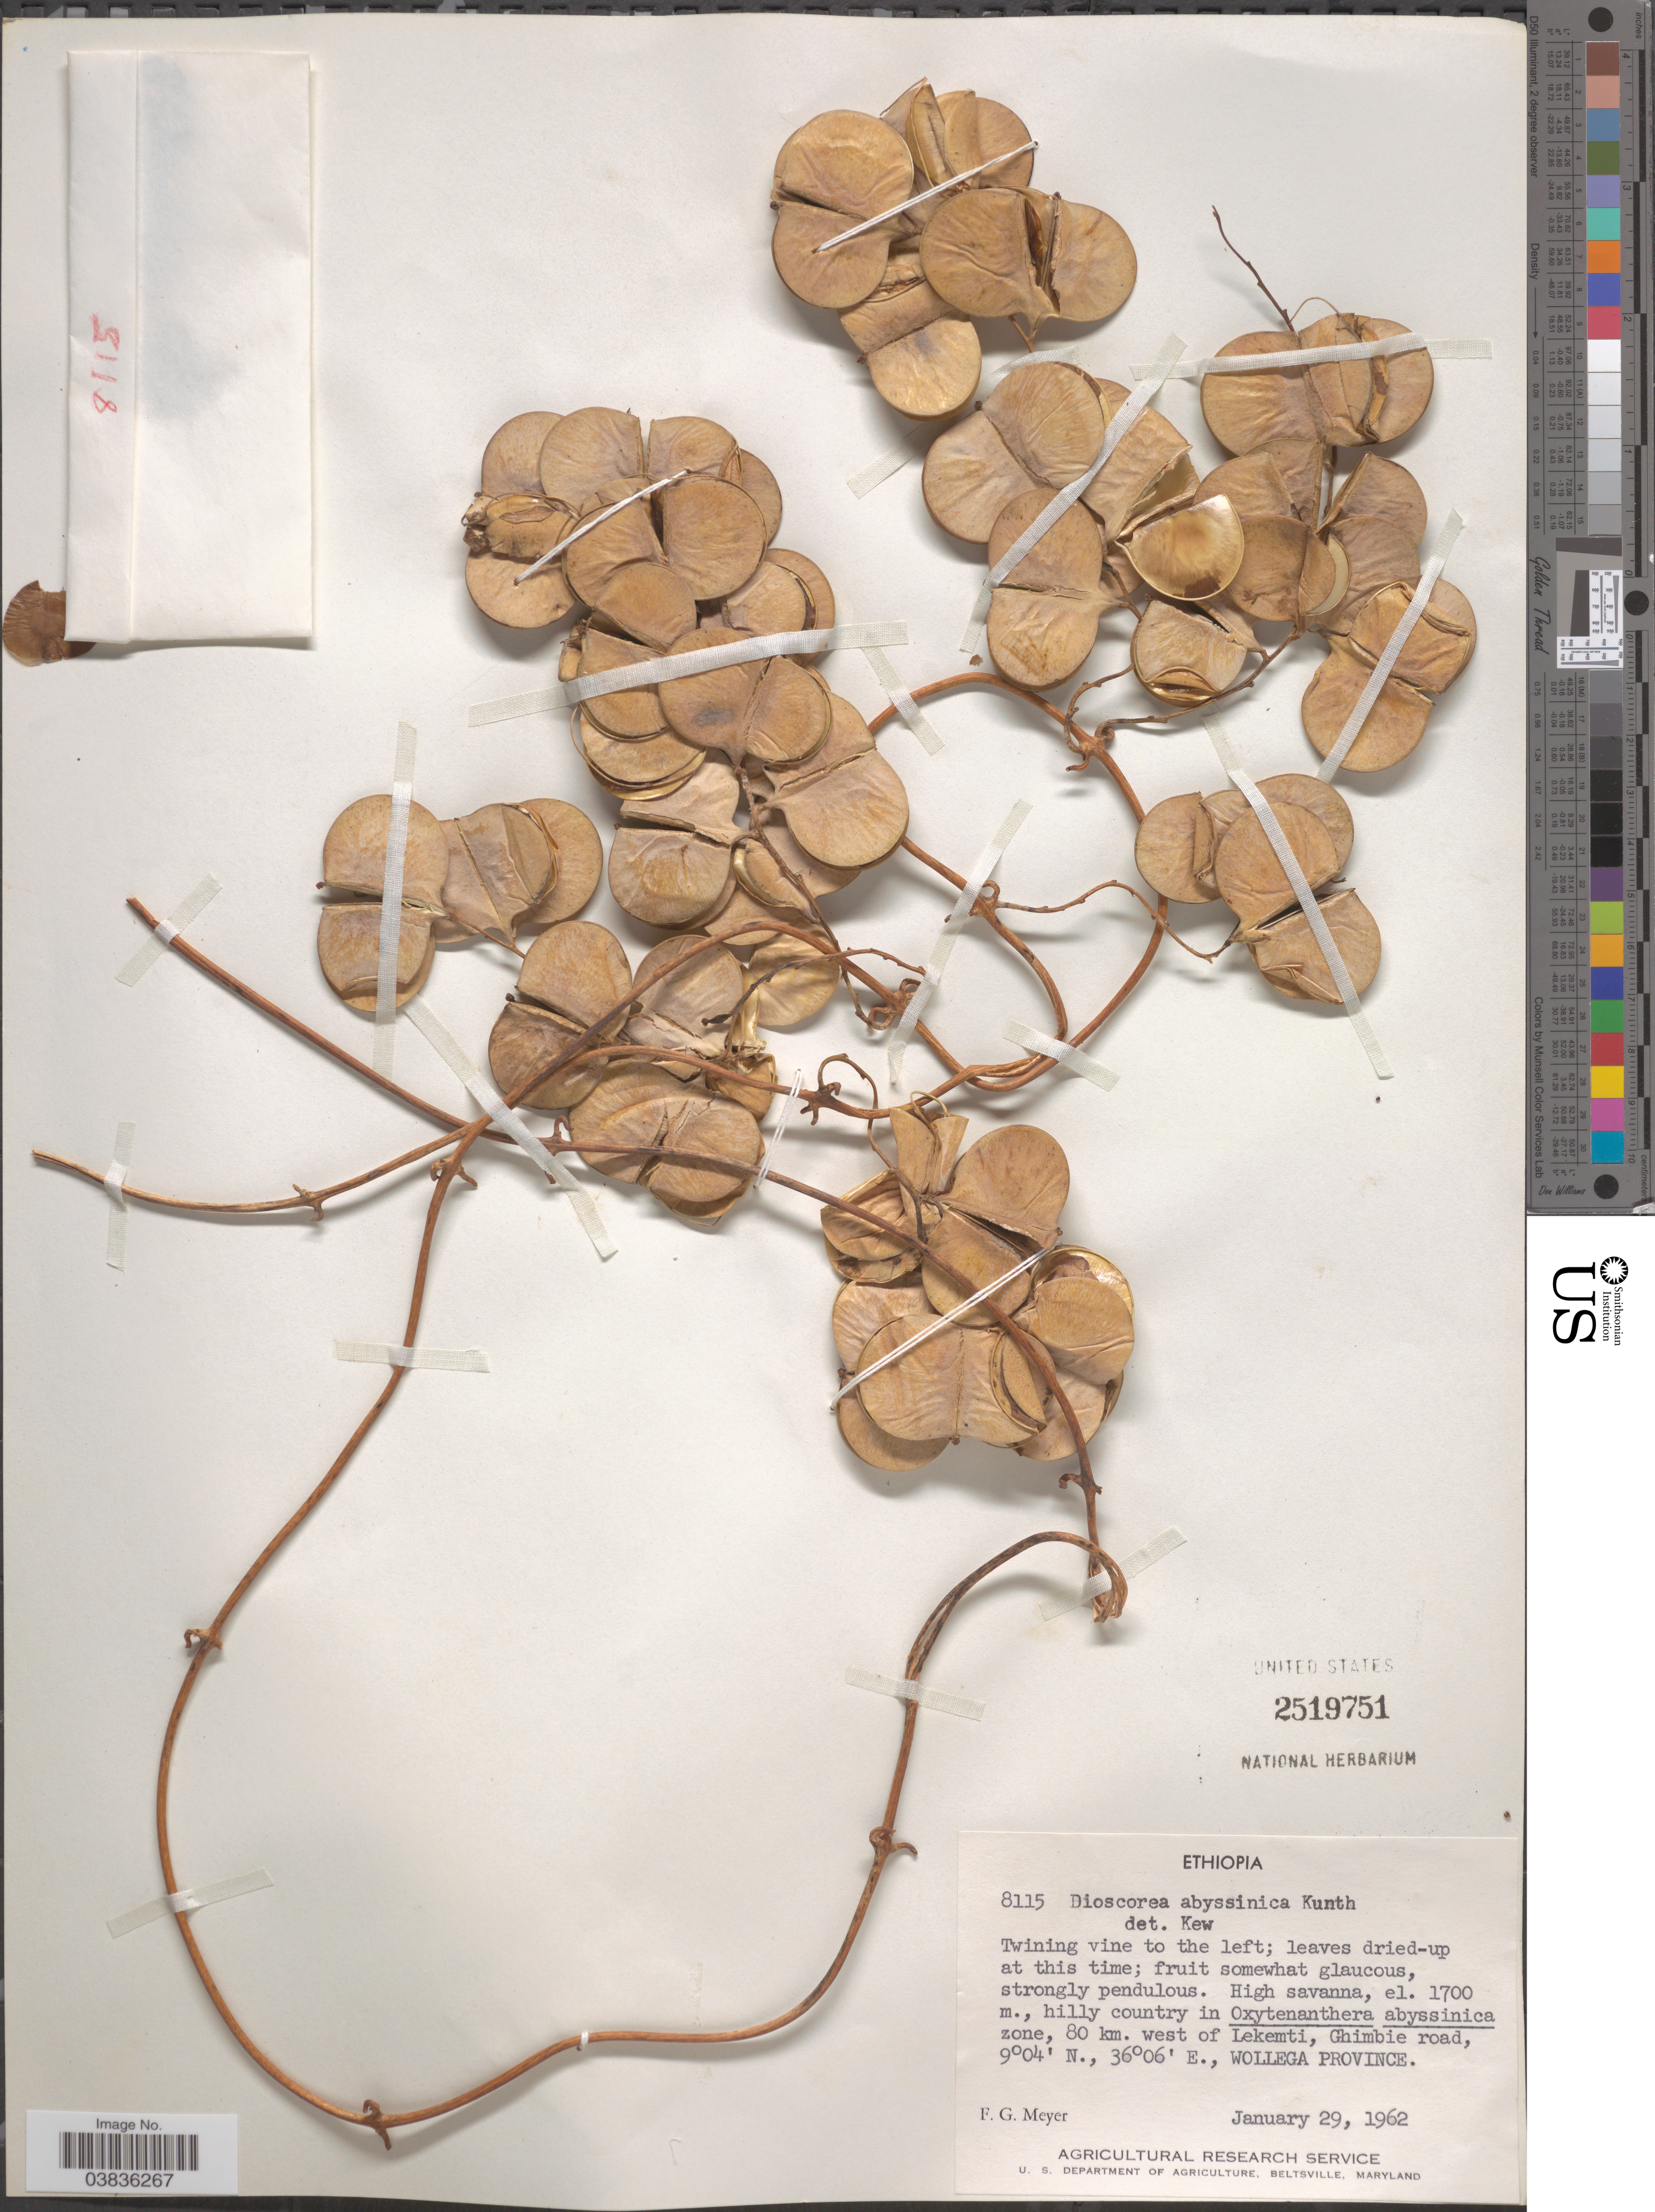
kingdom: Plantae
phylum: Tracheophyta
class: Liliopsida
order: Dioscoreales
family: Dioscoreaceae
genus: Dioscorea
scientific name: Dioscorea abyssinica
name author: Hochst. ex Kunth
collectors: F. G. Meyer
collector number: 8115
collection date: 1962-01-29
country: Ethiopia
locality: High savanna, hilly country in Oxytenanthera abyssinica zone, 80 km. west of Lekemti, Ghimbie road, Wollega Province.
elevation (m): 1700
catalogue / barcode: US 2519751